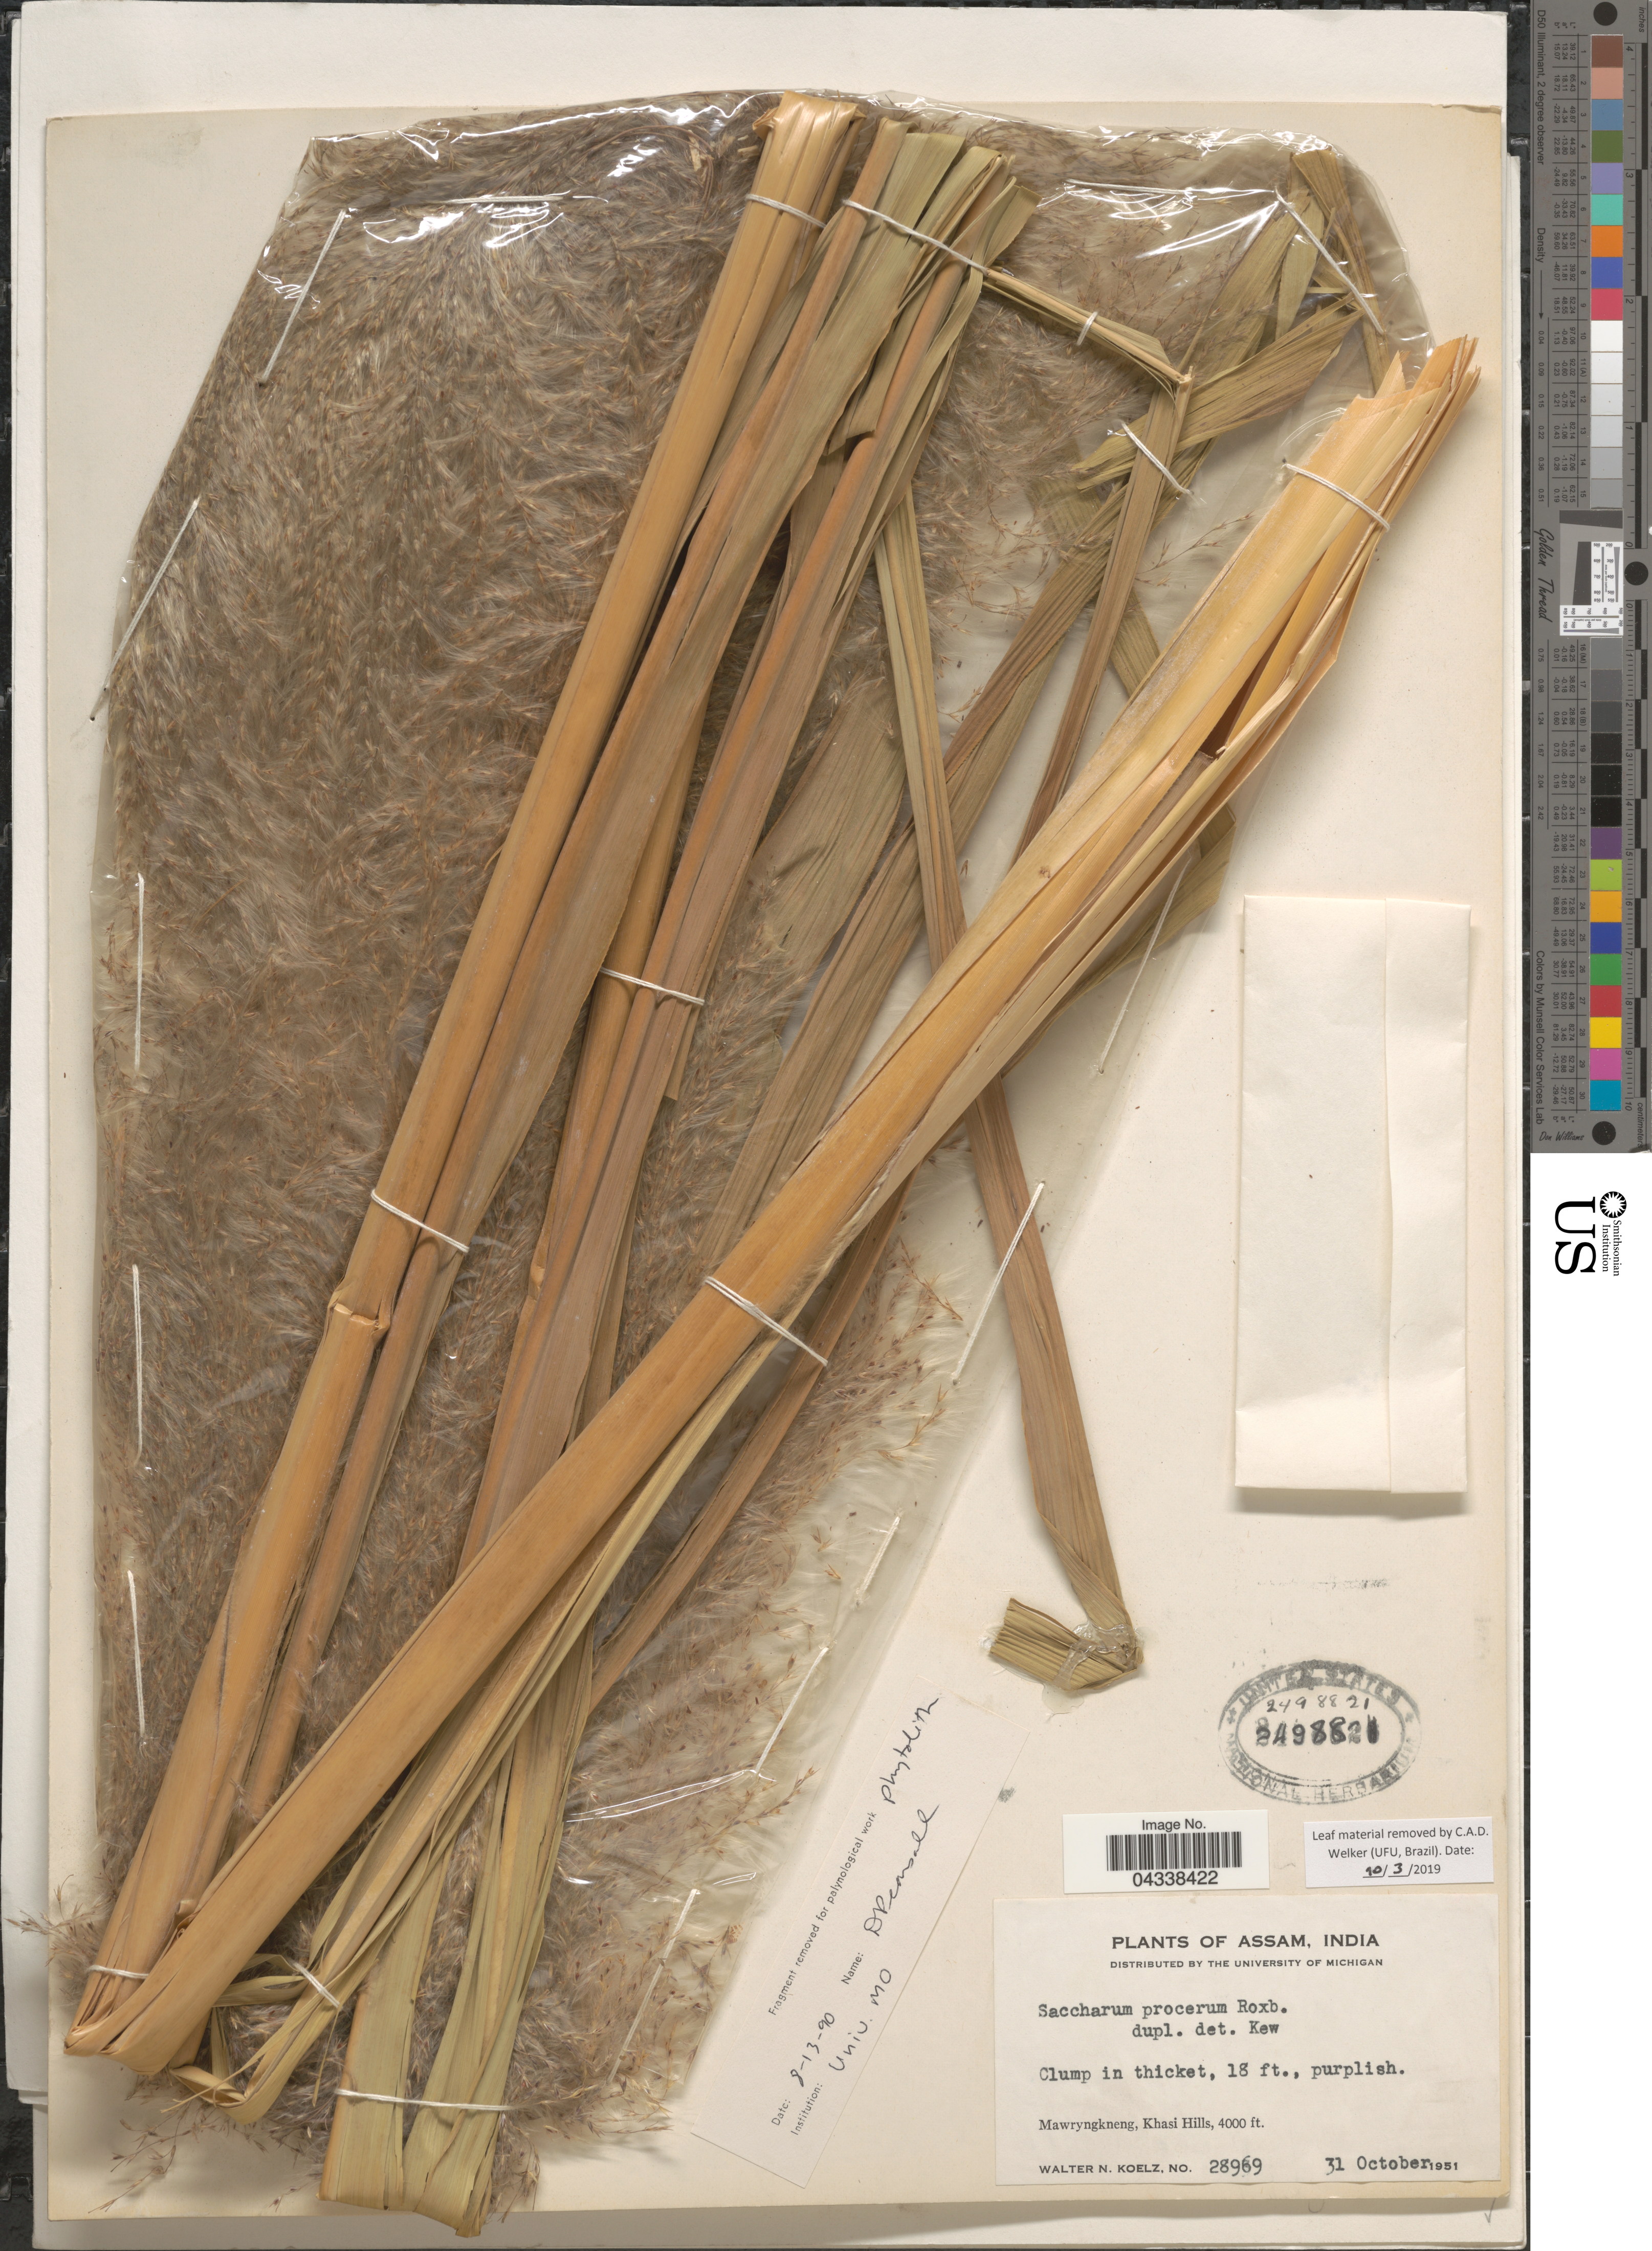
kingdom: Plantae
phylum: Tracheophyta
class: Liliopsida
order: Poales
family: Poaceae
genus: Saccharum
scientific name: Saccharum procerum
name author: Roxb.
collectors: W. N. Koelz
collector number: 28969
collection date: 1951-10-31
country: India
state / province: Meghalaya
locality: Mawryngkneng, Khasi Hills.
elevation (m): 1219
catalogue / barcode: US 2498821